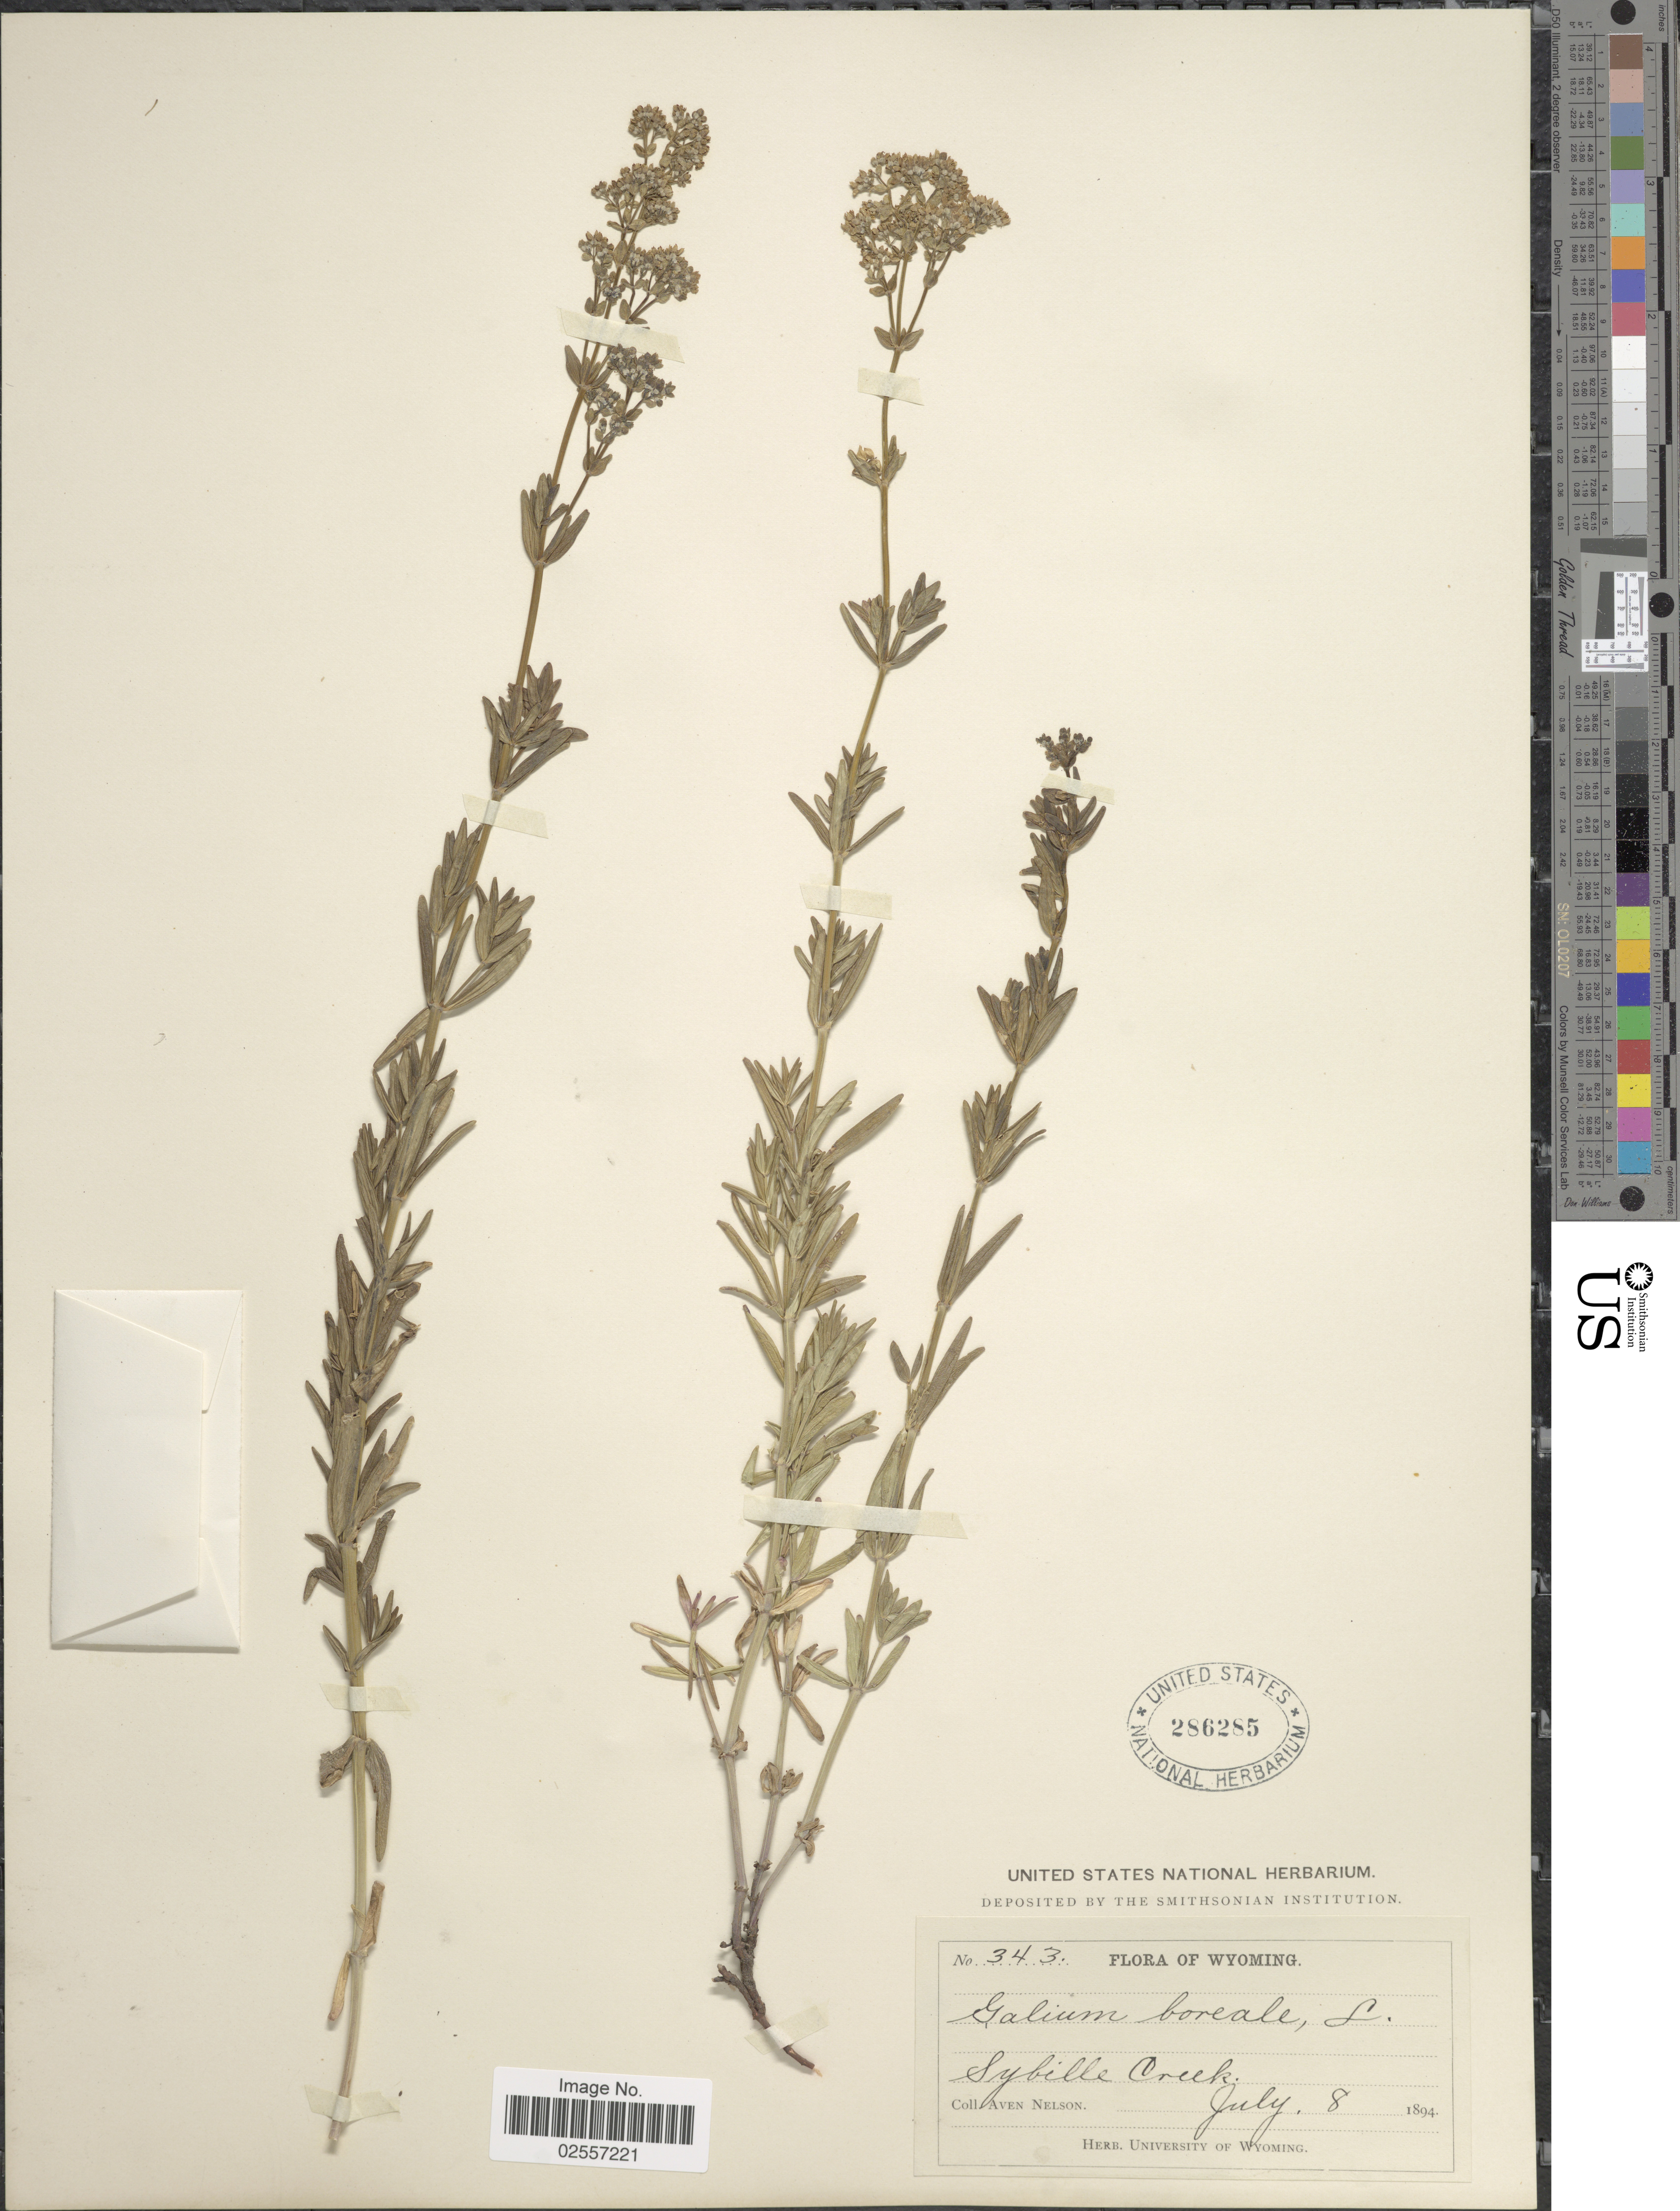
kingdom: Plantae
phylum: Tracheophyta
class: Magnoliopsida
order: Gentianales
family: Rubiaceae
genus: Galium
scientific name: Galium boreale L.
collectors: A. Nelson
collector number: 343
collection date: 1894-07-08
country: United States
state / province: Wyoming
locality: Sybille Creek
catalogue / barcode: US 286285